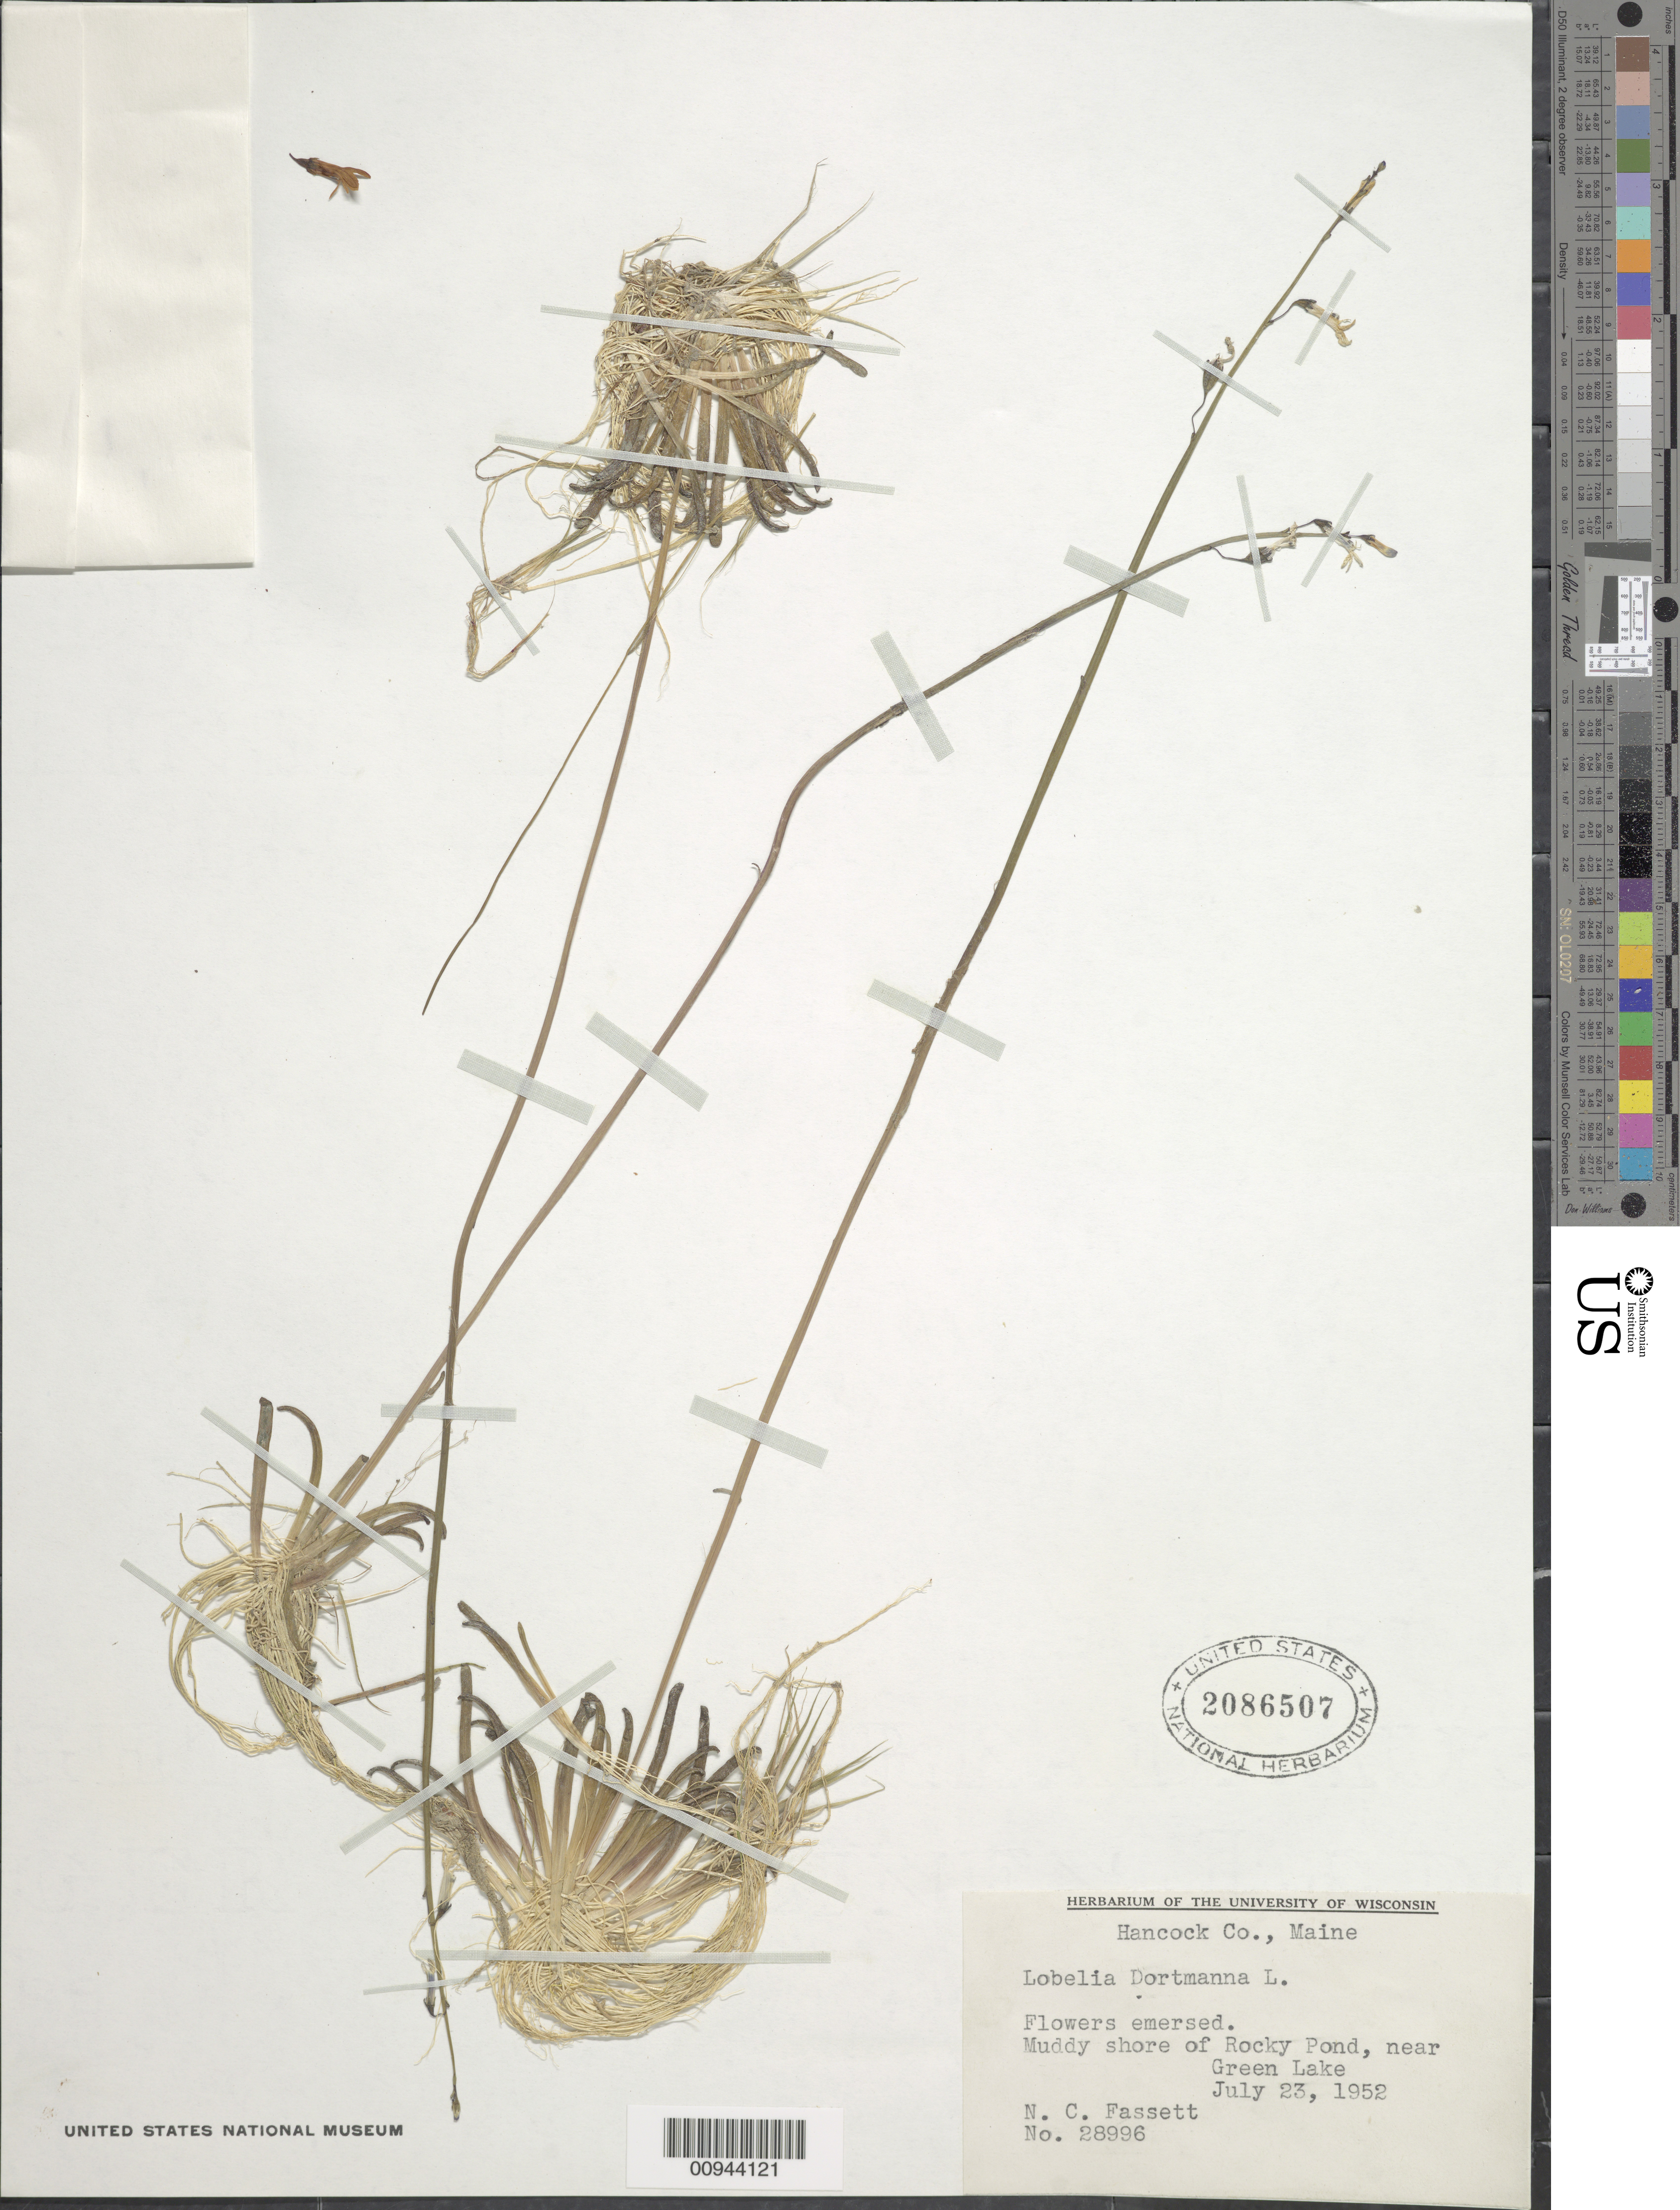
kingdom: Plantae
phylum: Tracheophyta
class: Magnoliopsida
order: Asterales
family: Campanulaceae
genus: Lobelia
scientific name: Lobelia dortmanna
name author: L.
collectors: N. C. Fassett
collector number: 28996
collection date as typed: July 23, 1952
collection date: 1952-07-23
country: United States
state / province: Maine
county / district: Hancock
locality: Rocky Pond, near Green Lake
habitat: muddy shore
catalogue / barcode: US 2086507